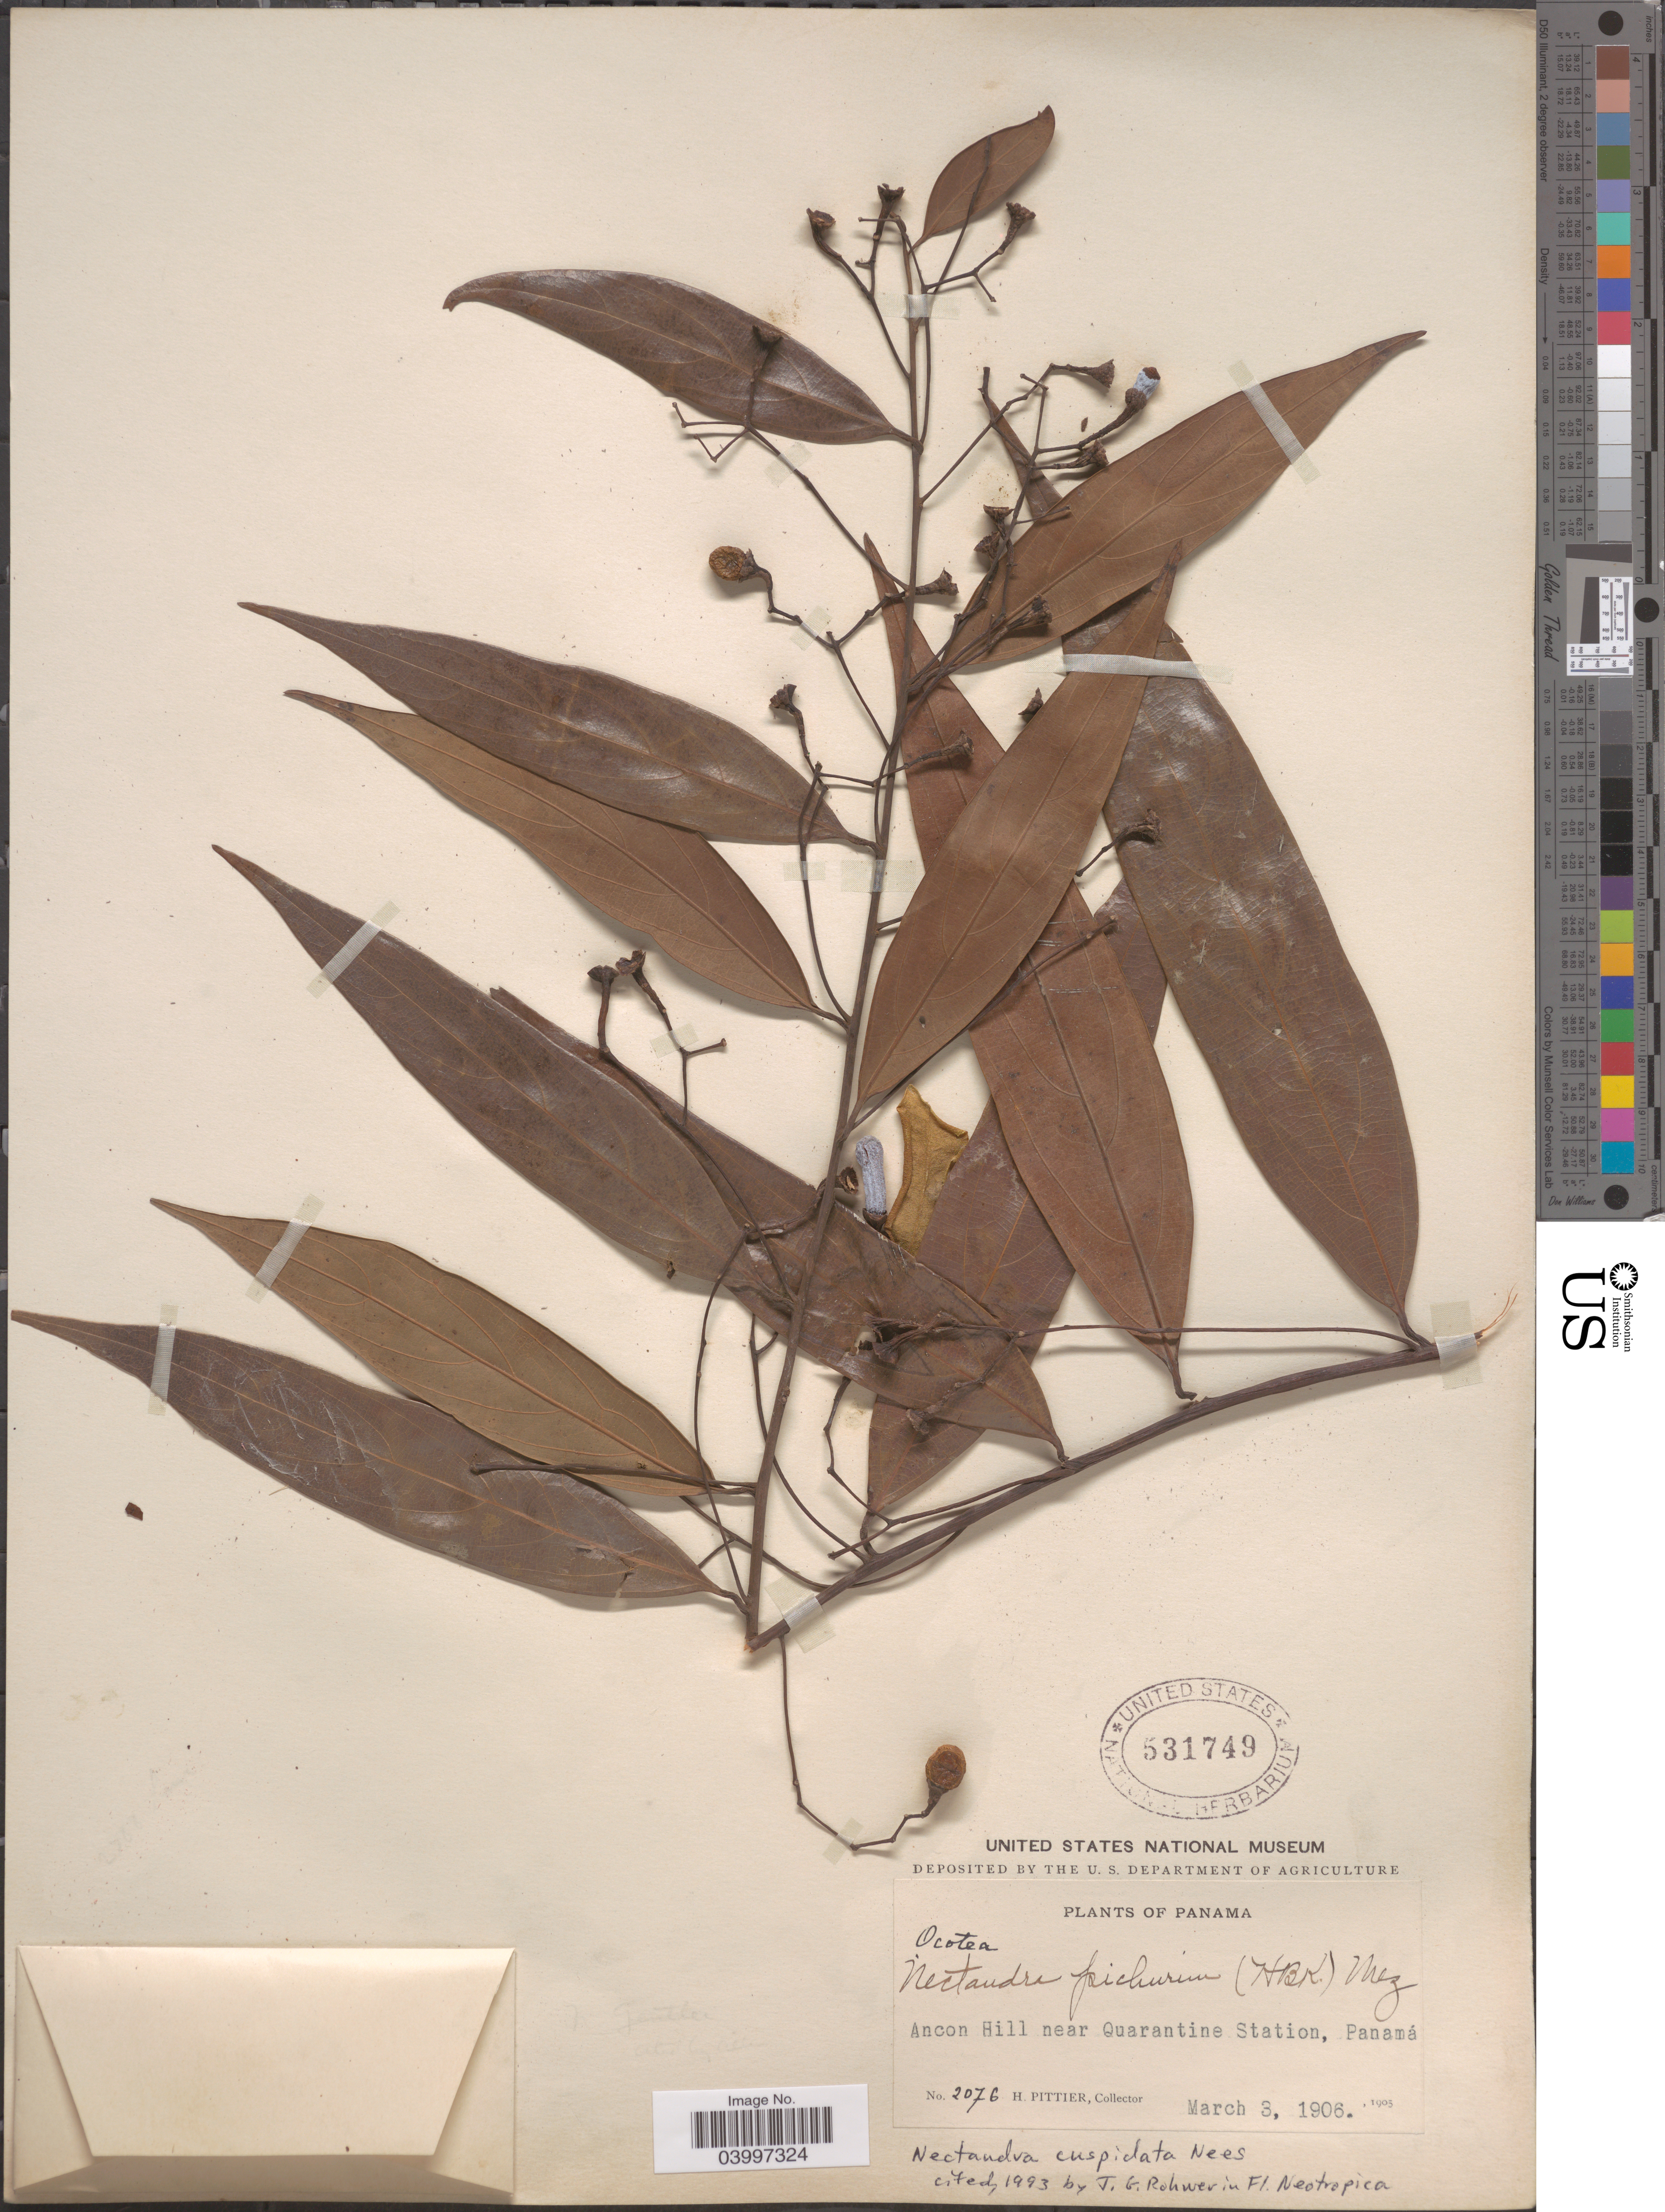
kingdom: Plantae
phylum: Tracheophyta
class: Magnoliopsida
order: Laurales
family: Lauraceae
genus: Nectandra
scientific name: Nectandra cuspidata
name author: Nees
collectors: H. F. Pittier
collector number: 2076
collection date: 1906-03-03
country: Panama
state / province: Panamá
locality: Ancon Hill near Quarantine Station.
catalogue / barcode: US 531749